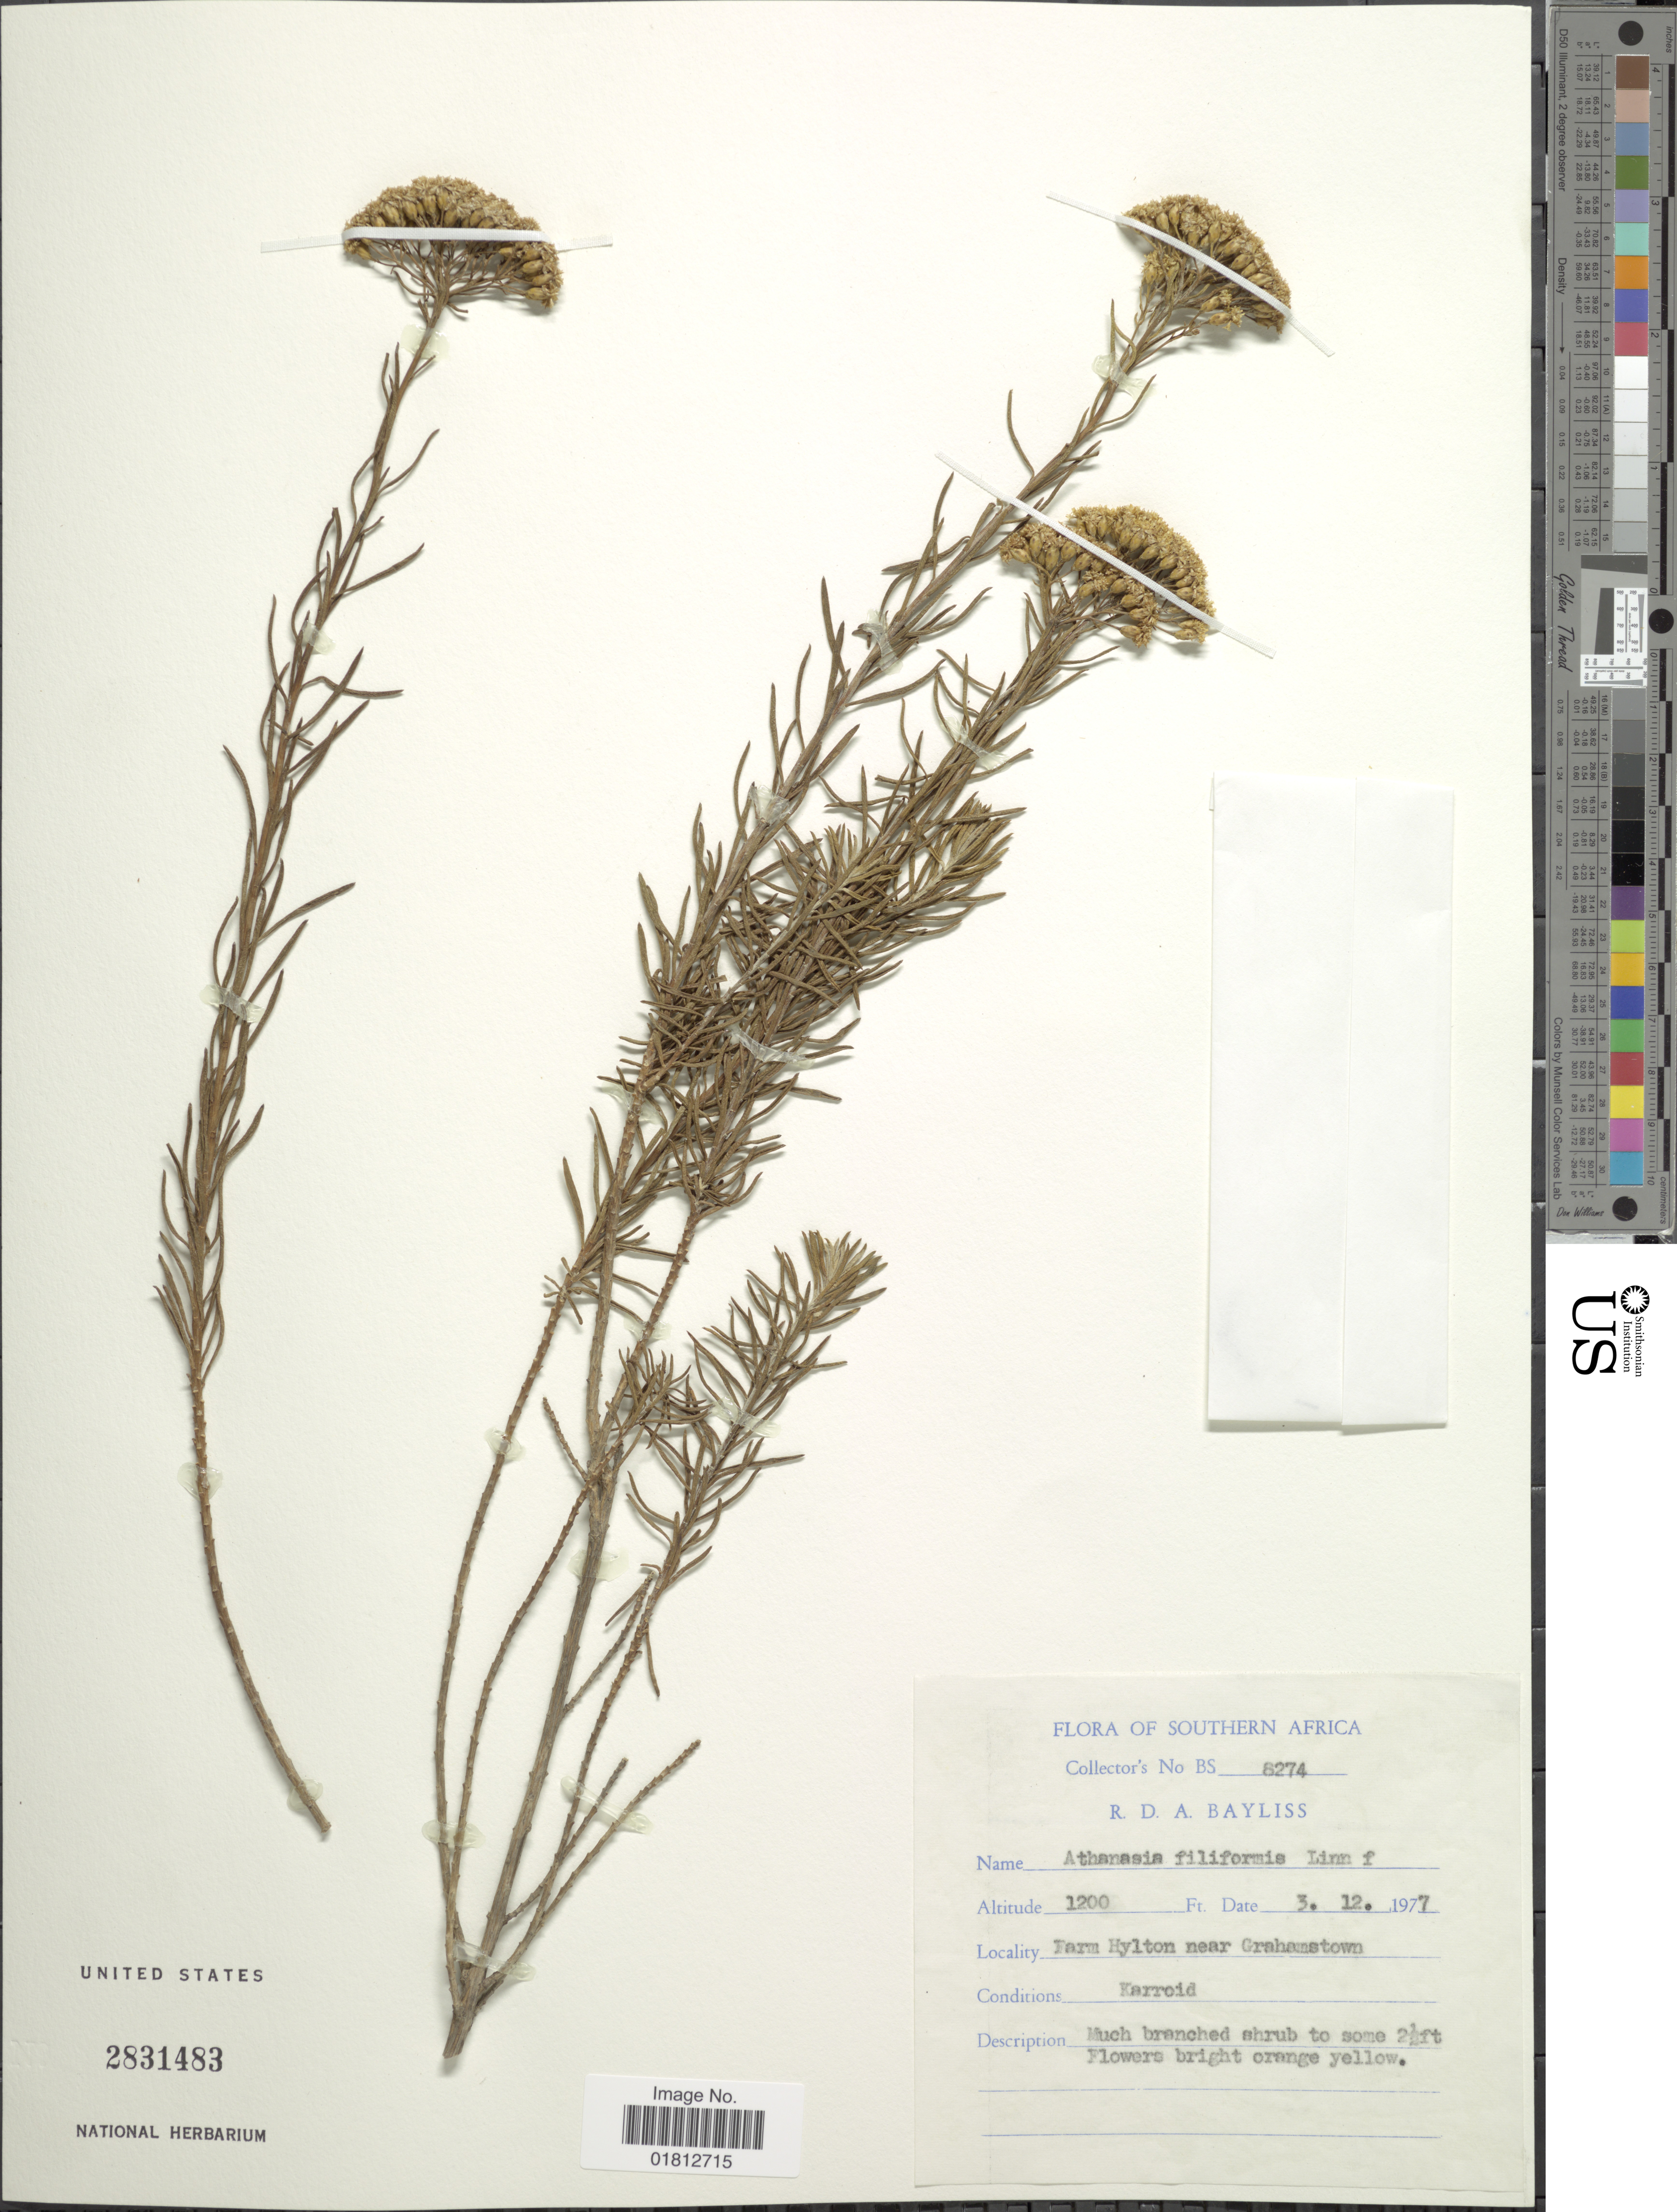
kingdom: Plantae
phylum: Tracheophyta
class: Magnoliopsida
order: Asterales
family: Asteraceae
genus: Athanasia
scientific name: Athanasia filiformis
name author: L. f.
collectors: R. Bayliss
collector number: BS8274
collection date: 1977-12-03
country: South Africa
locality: Southern Africa, Farm Hylton near Grahamstown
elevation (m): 366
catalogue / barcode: US 2831483